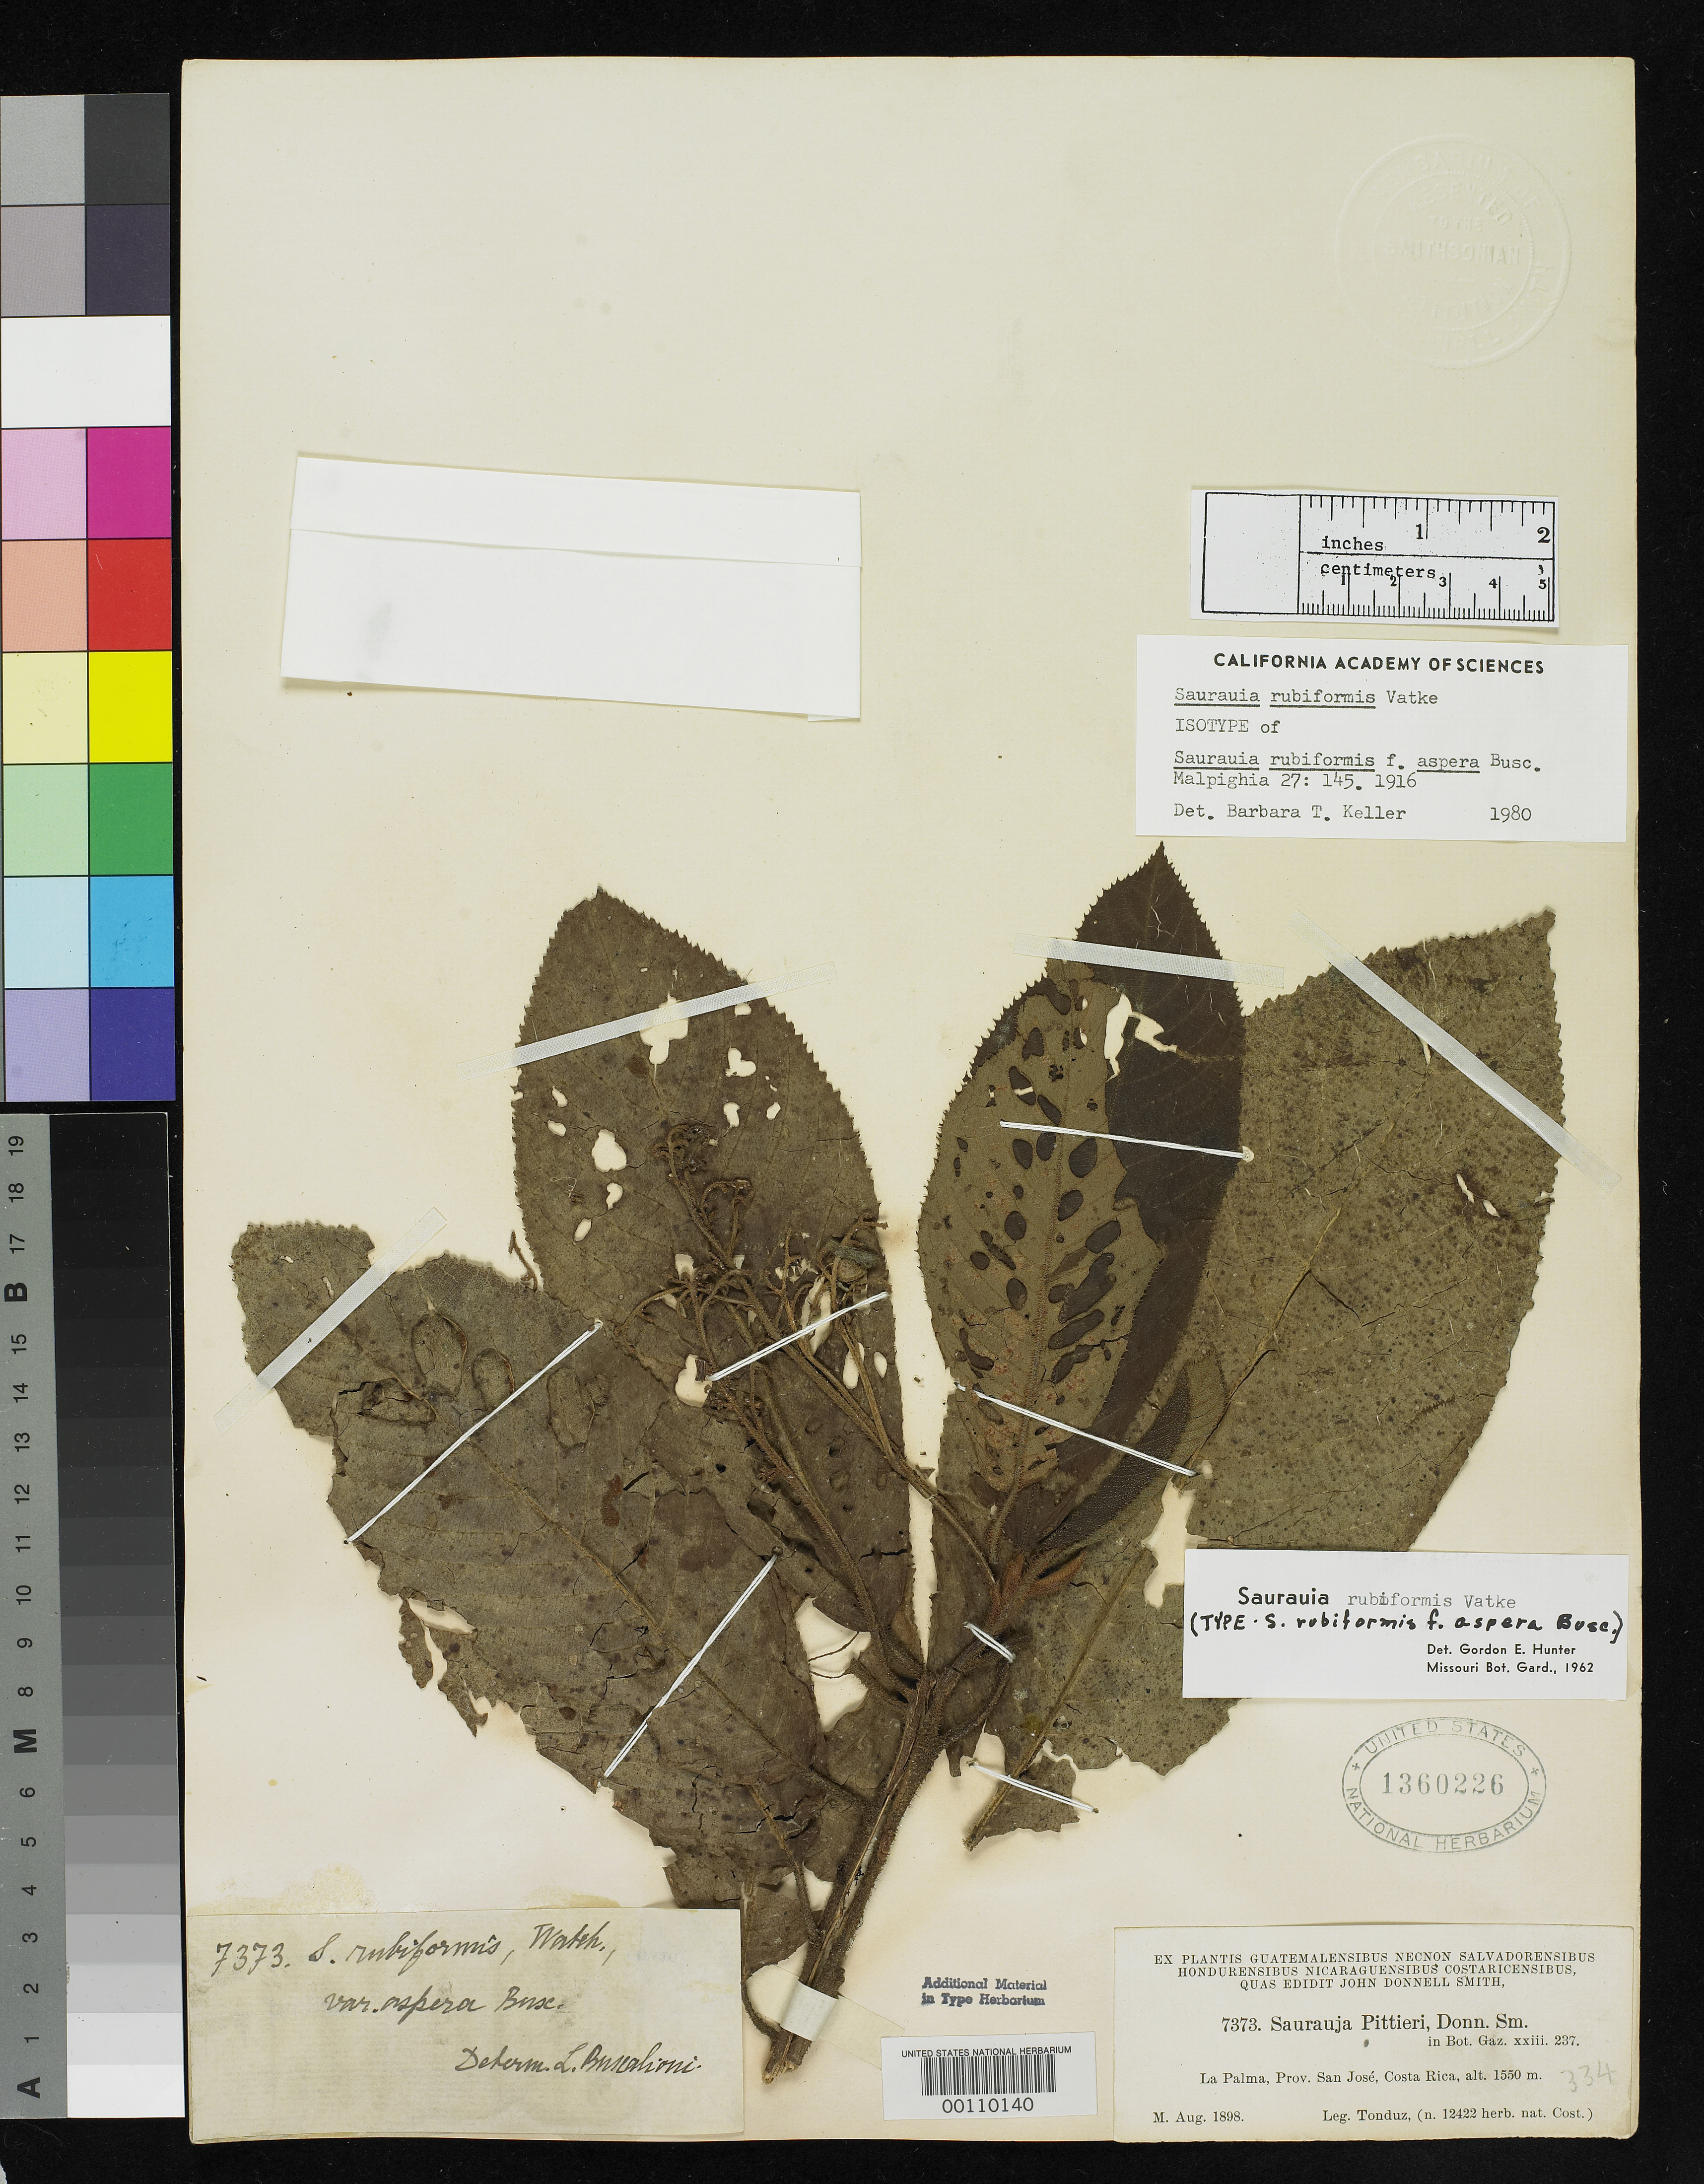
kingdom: Plantae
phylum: Tracheophyta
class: Magnoliopsida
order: Ericales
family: Actinidiaceae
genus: Saurauia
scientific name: Saurauia rubiformis f. aspera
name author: Buscal.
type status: Isotype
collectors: A. Tonduz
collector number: J.D.S. 7373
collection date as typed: Aug 1898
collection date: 1898-08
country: Costa Rica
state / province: San José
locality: La Palma.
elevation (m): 1550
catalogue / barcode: US 1360226